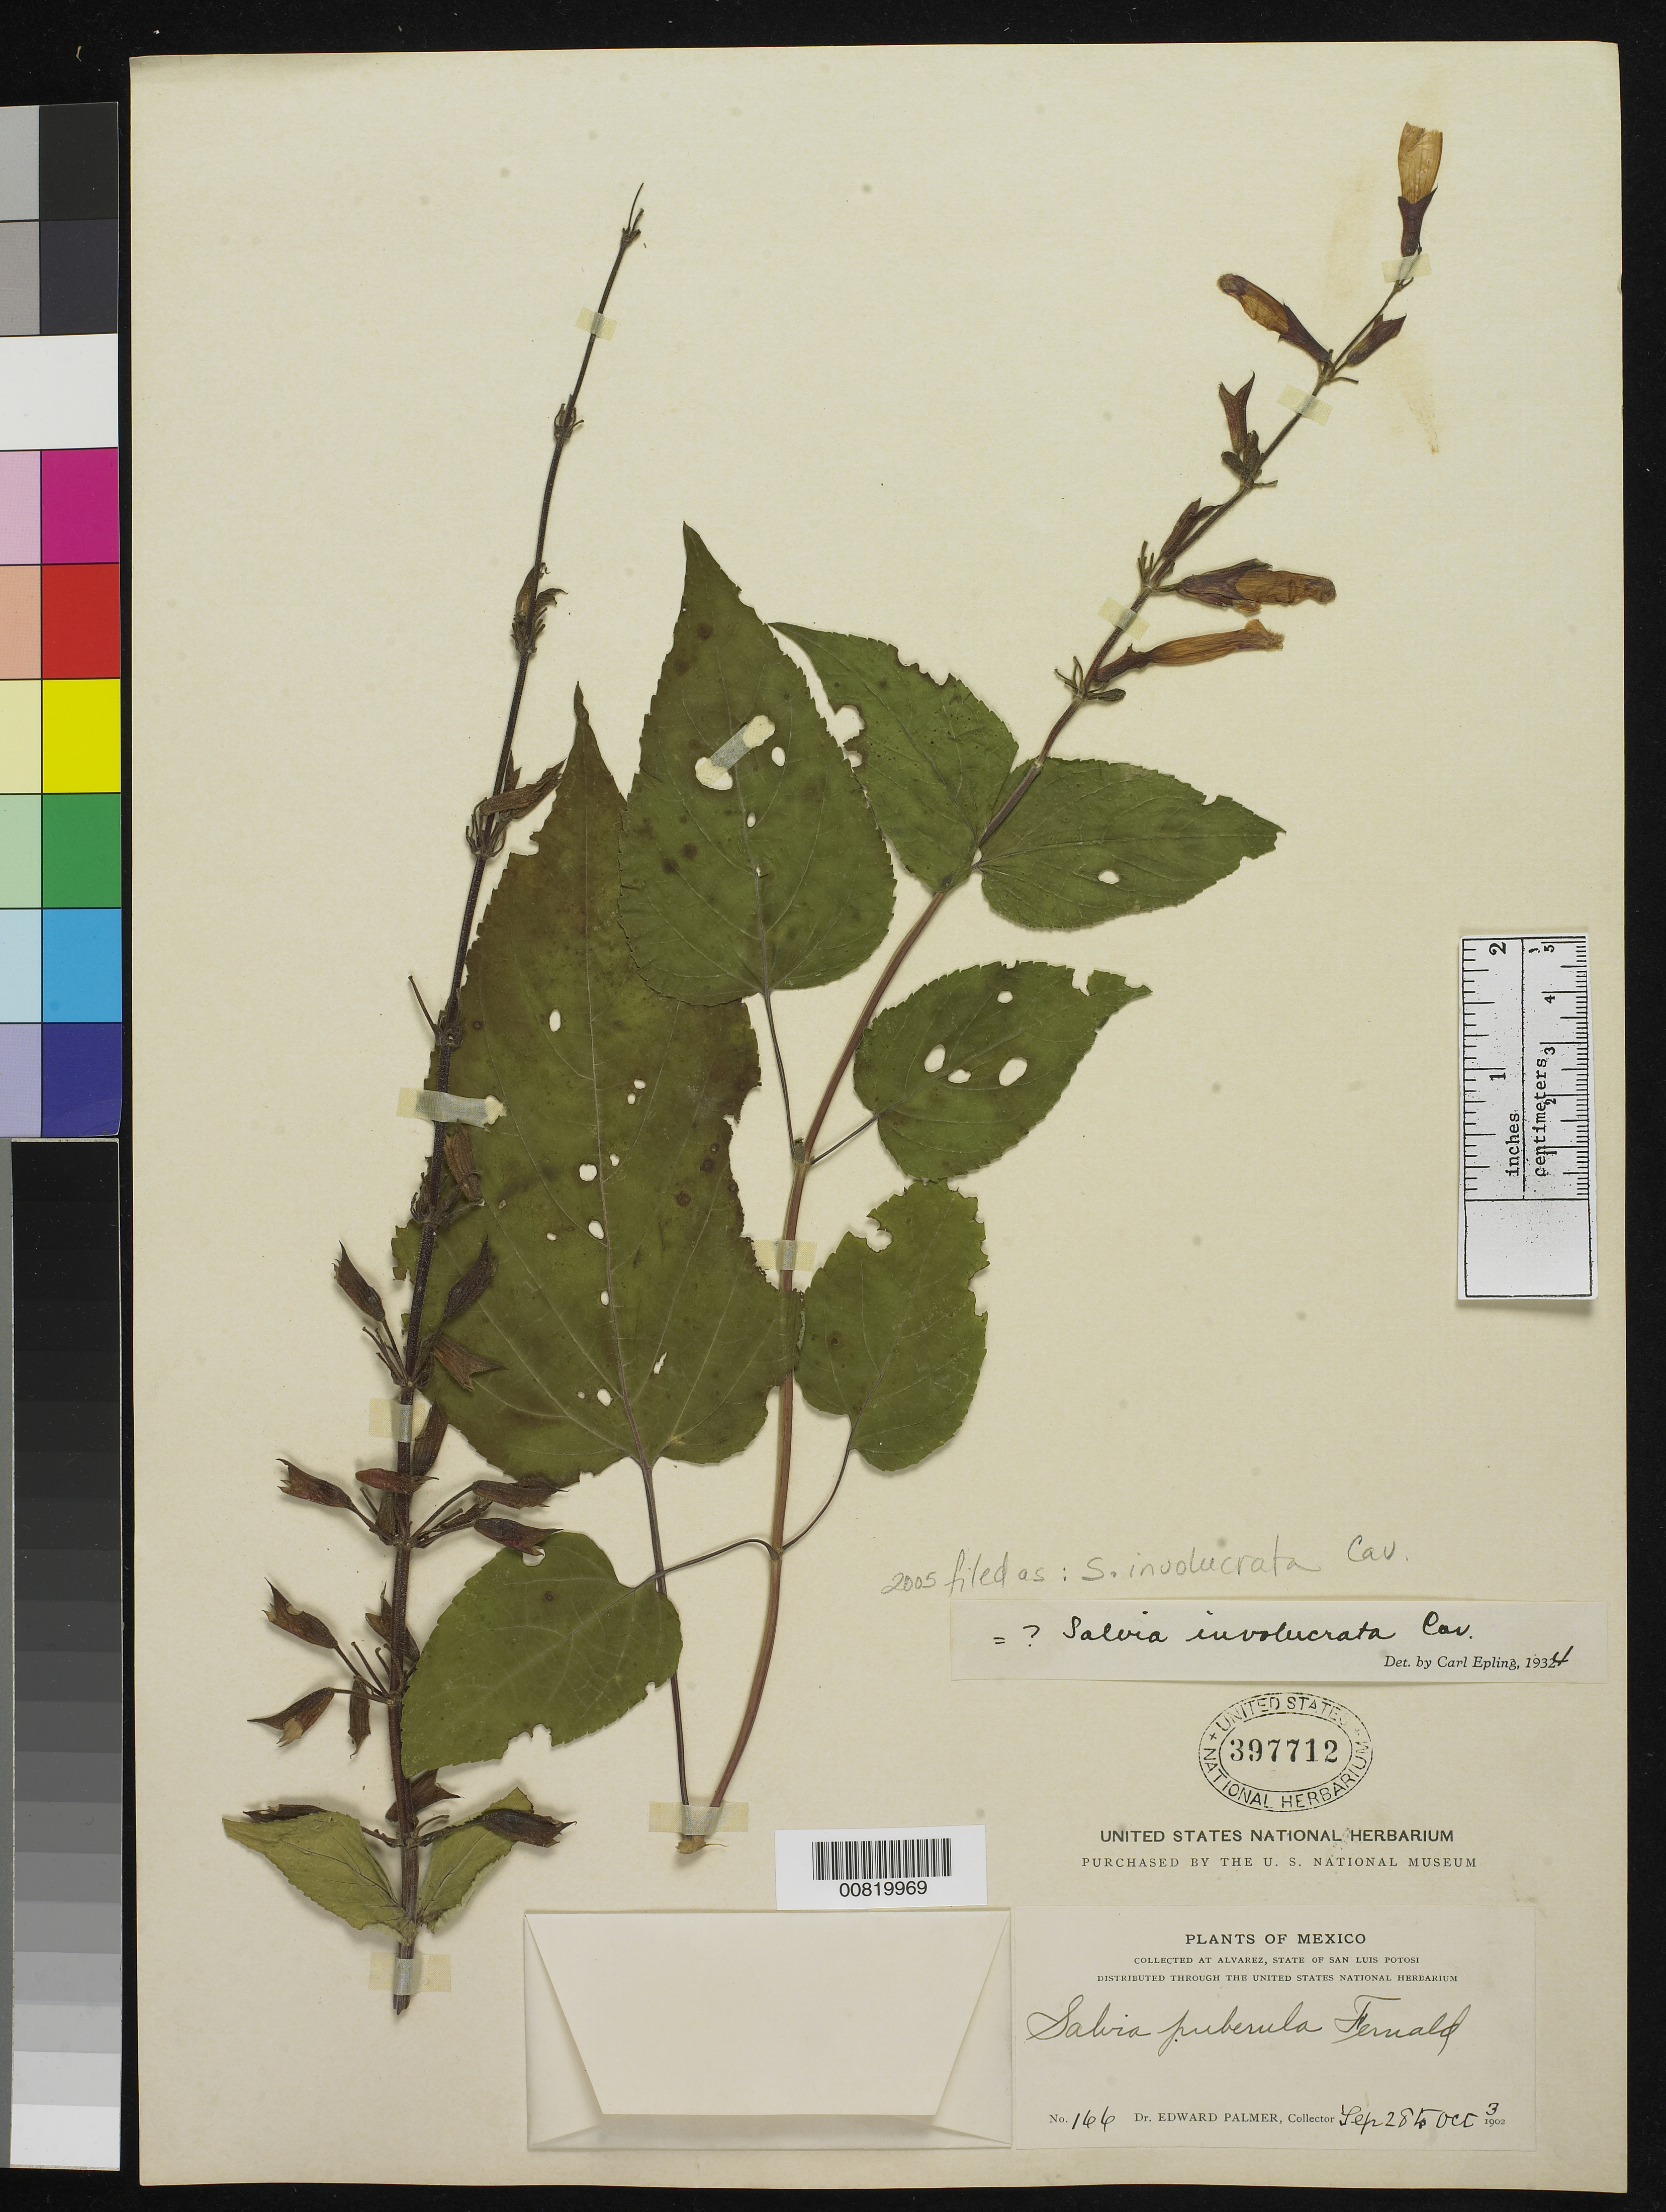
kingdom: Plantae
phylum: Tracheophyta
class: Magnoliopsida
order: Lamiales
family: Lamiaceae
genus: Salvia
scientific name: Salvia involucrata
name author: Cav.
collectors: E. Palmer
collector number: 166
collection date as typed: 28 Sep 1902 to 03 Oct 1902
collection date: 1902-09-28/1902-10-03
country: Mexico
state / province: San Luis Potosí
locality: Alvarez, San Luis Potosí.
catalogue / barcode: US 397712